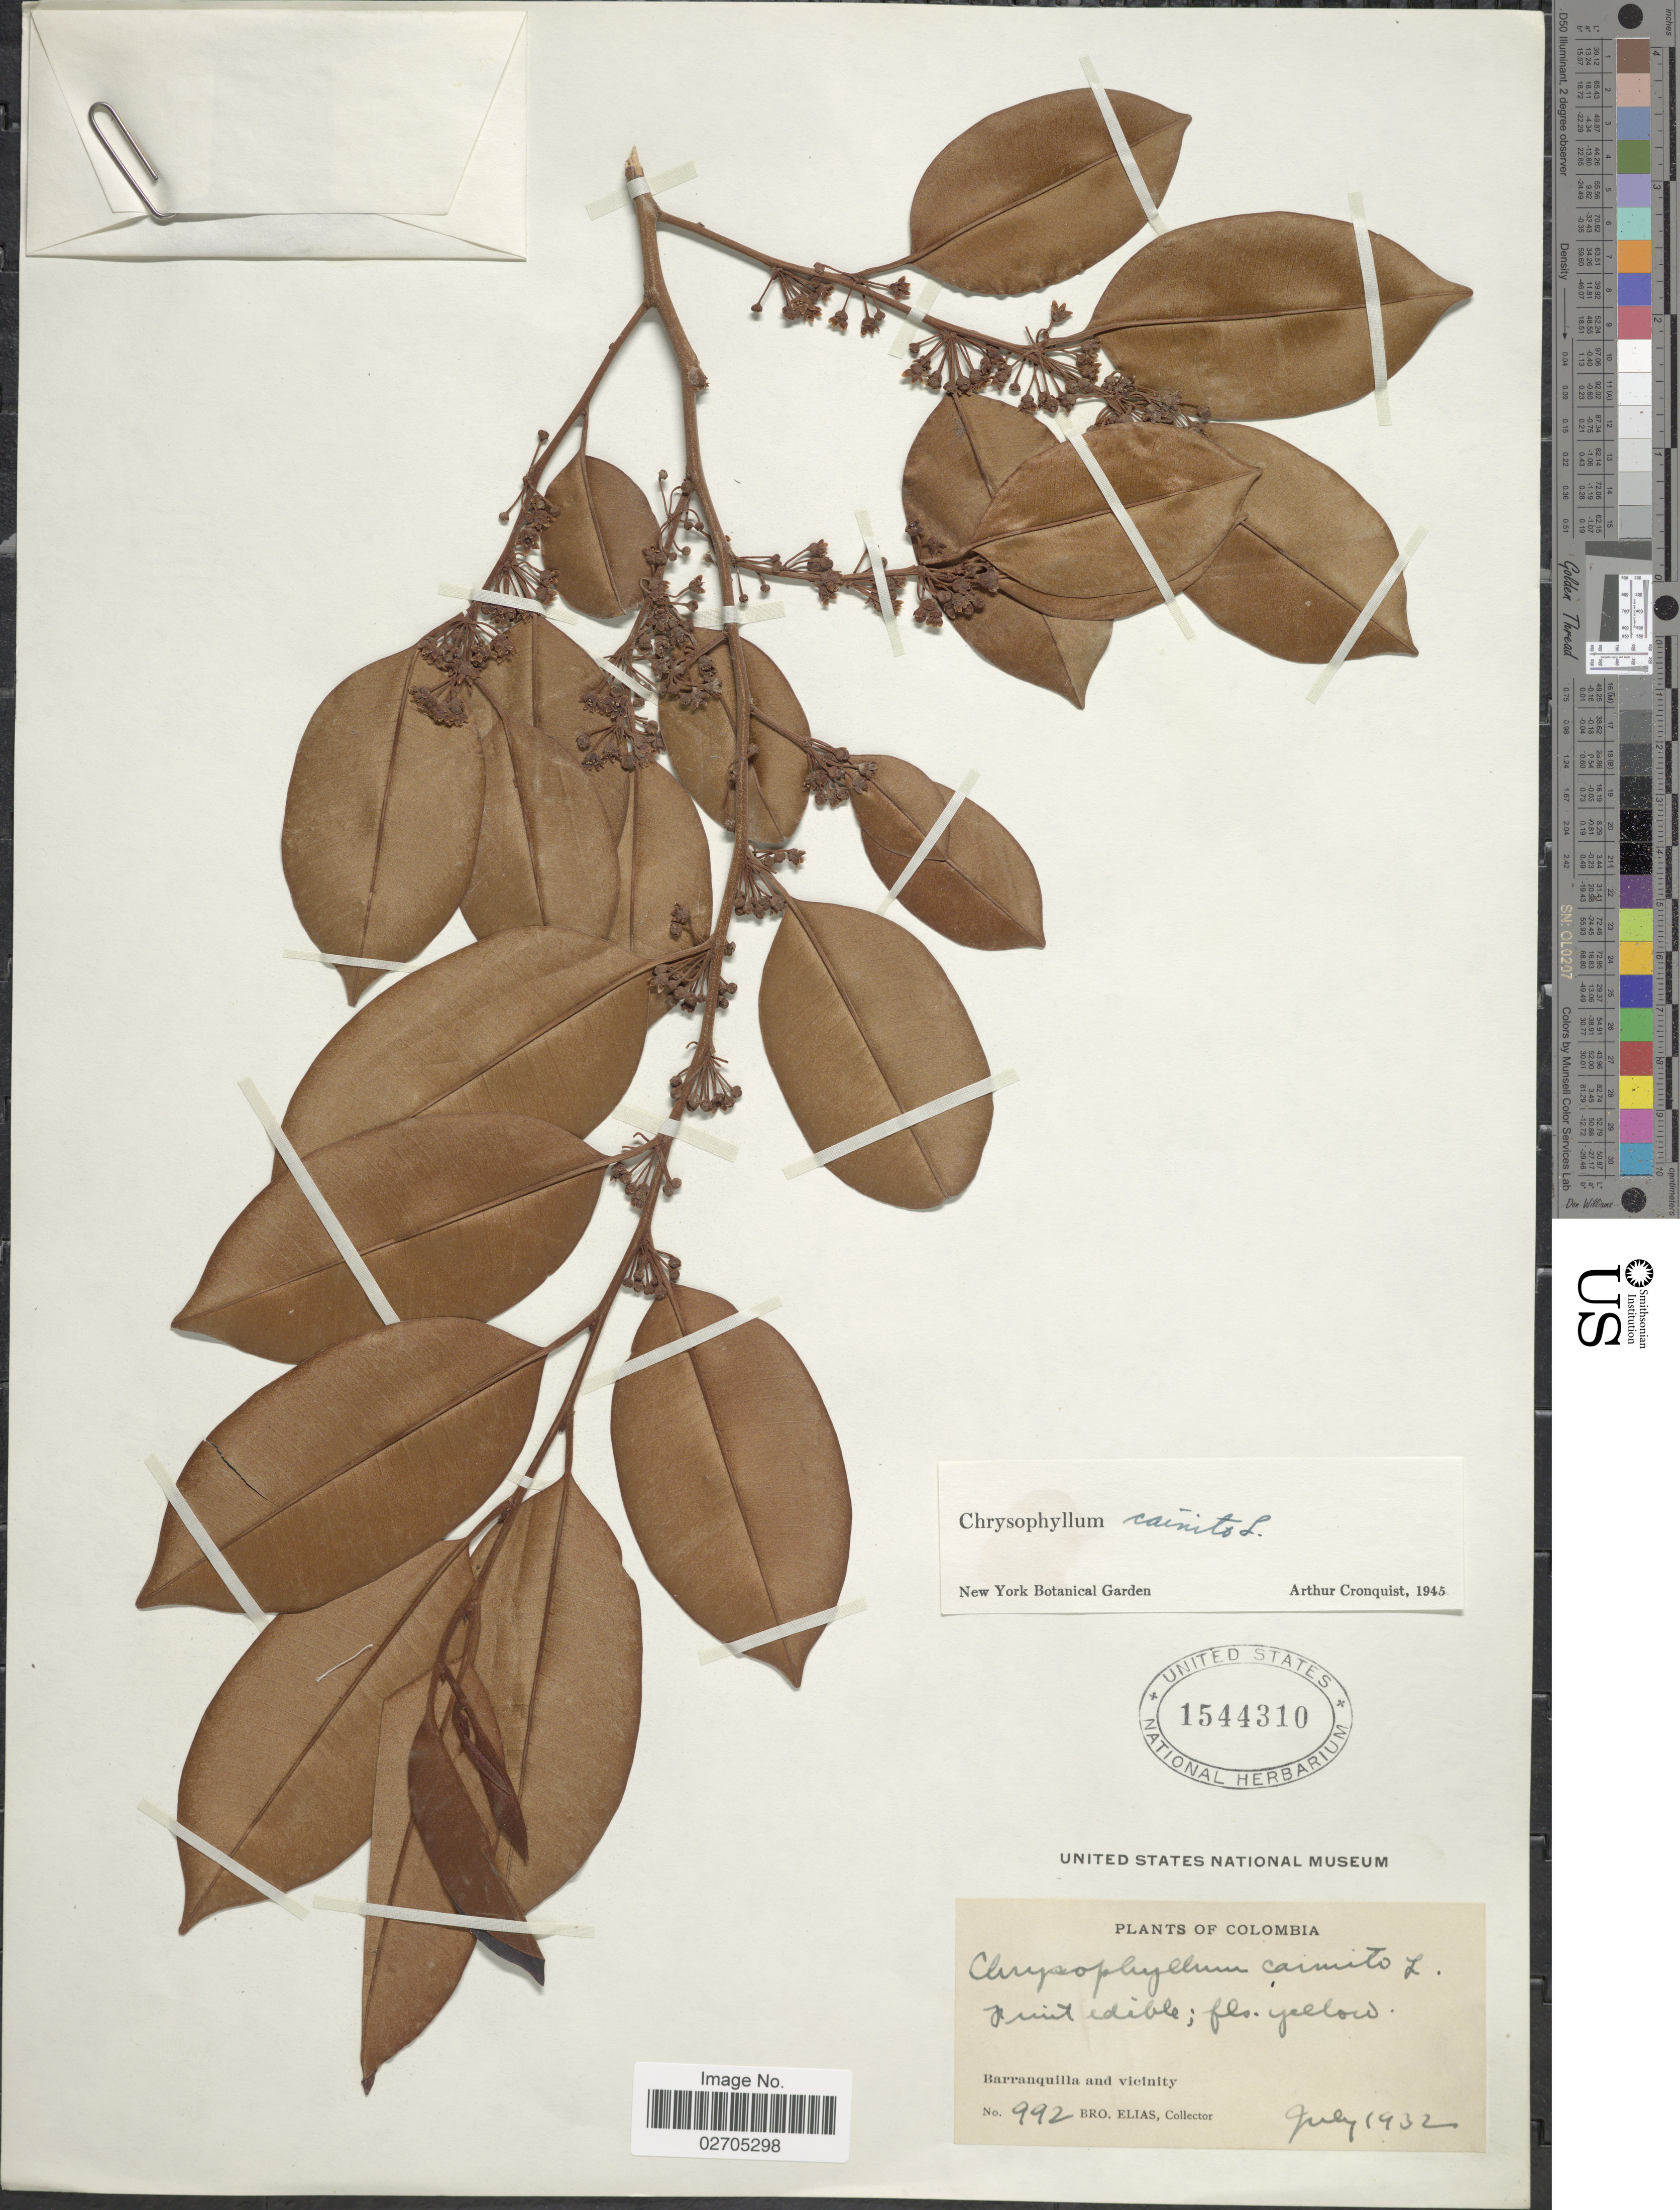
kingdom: Plantae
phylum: Tracheophyta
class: Magnoliopsida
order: Ericales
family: Sapotaceae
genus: Chrysophyllum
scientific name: Chrysophyllum cainito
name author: L.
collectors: Bro. Elias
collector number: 992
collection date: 1932-07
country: Colombia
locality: Barranquilla and vicinity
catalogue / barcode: US 1544310